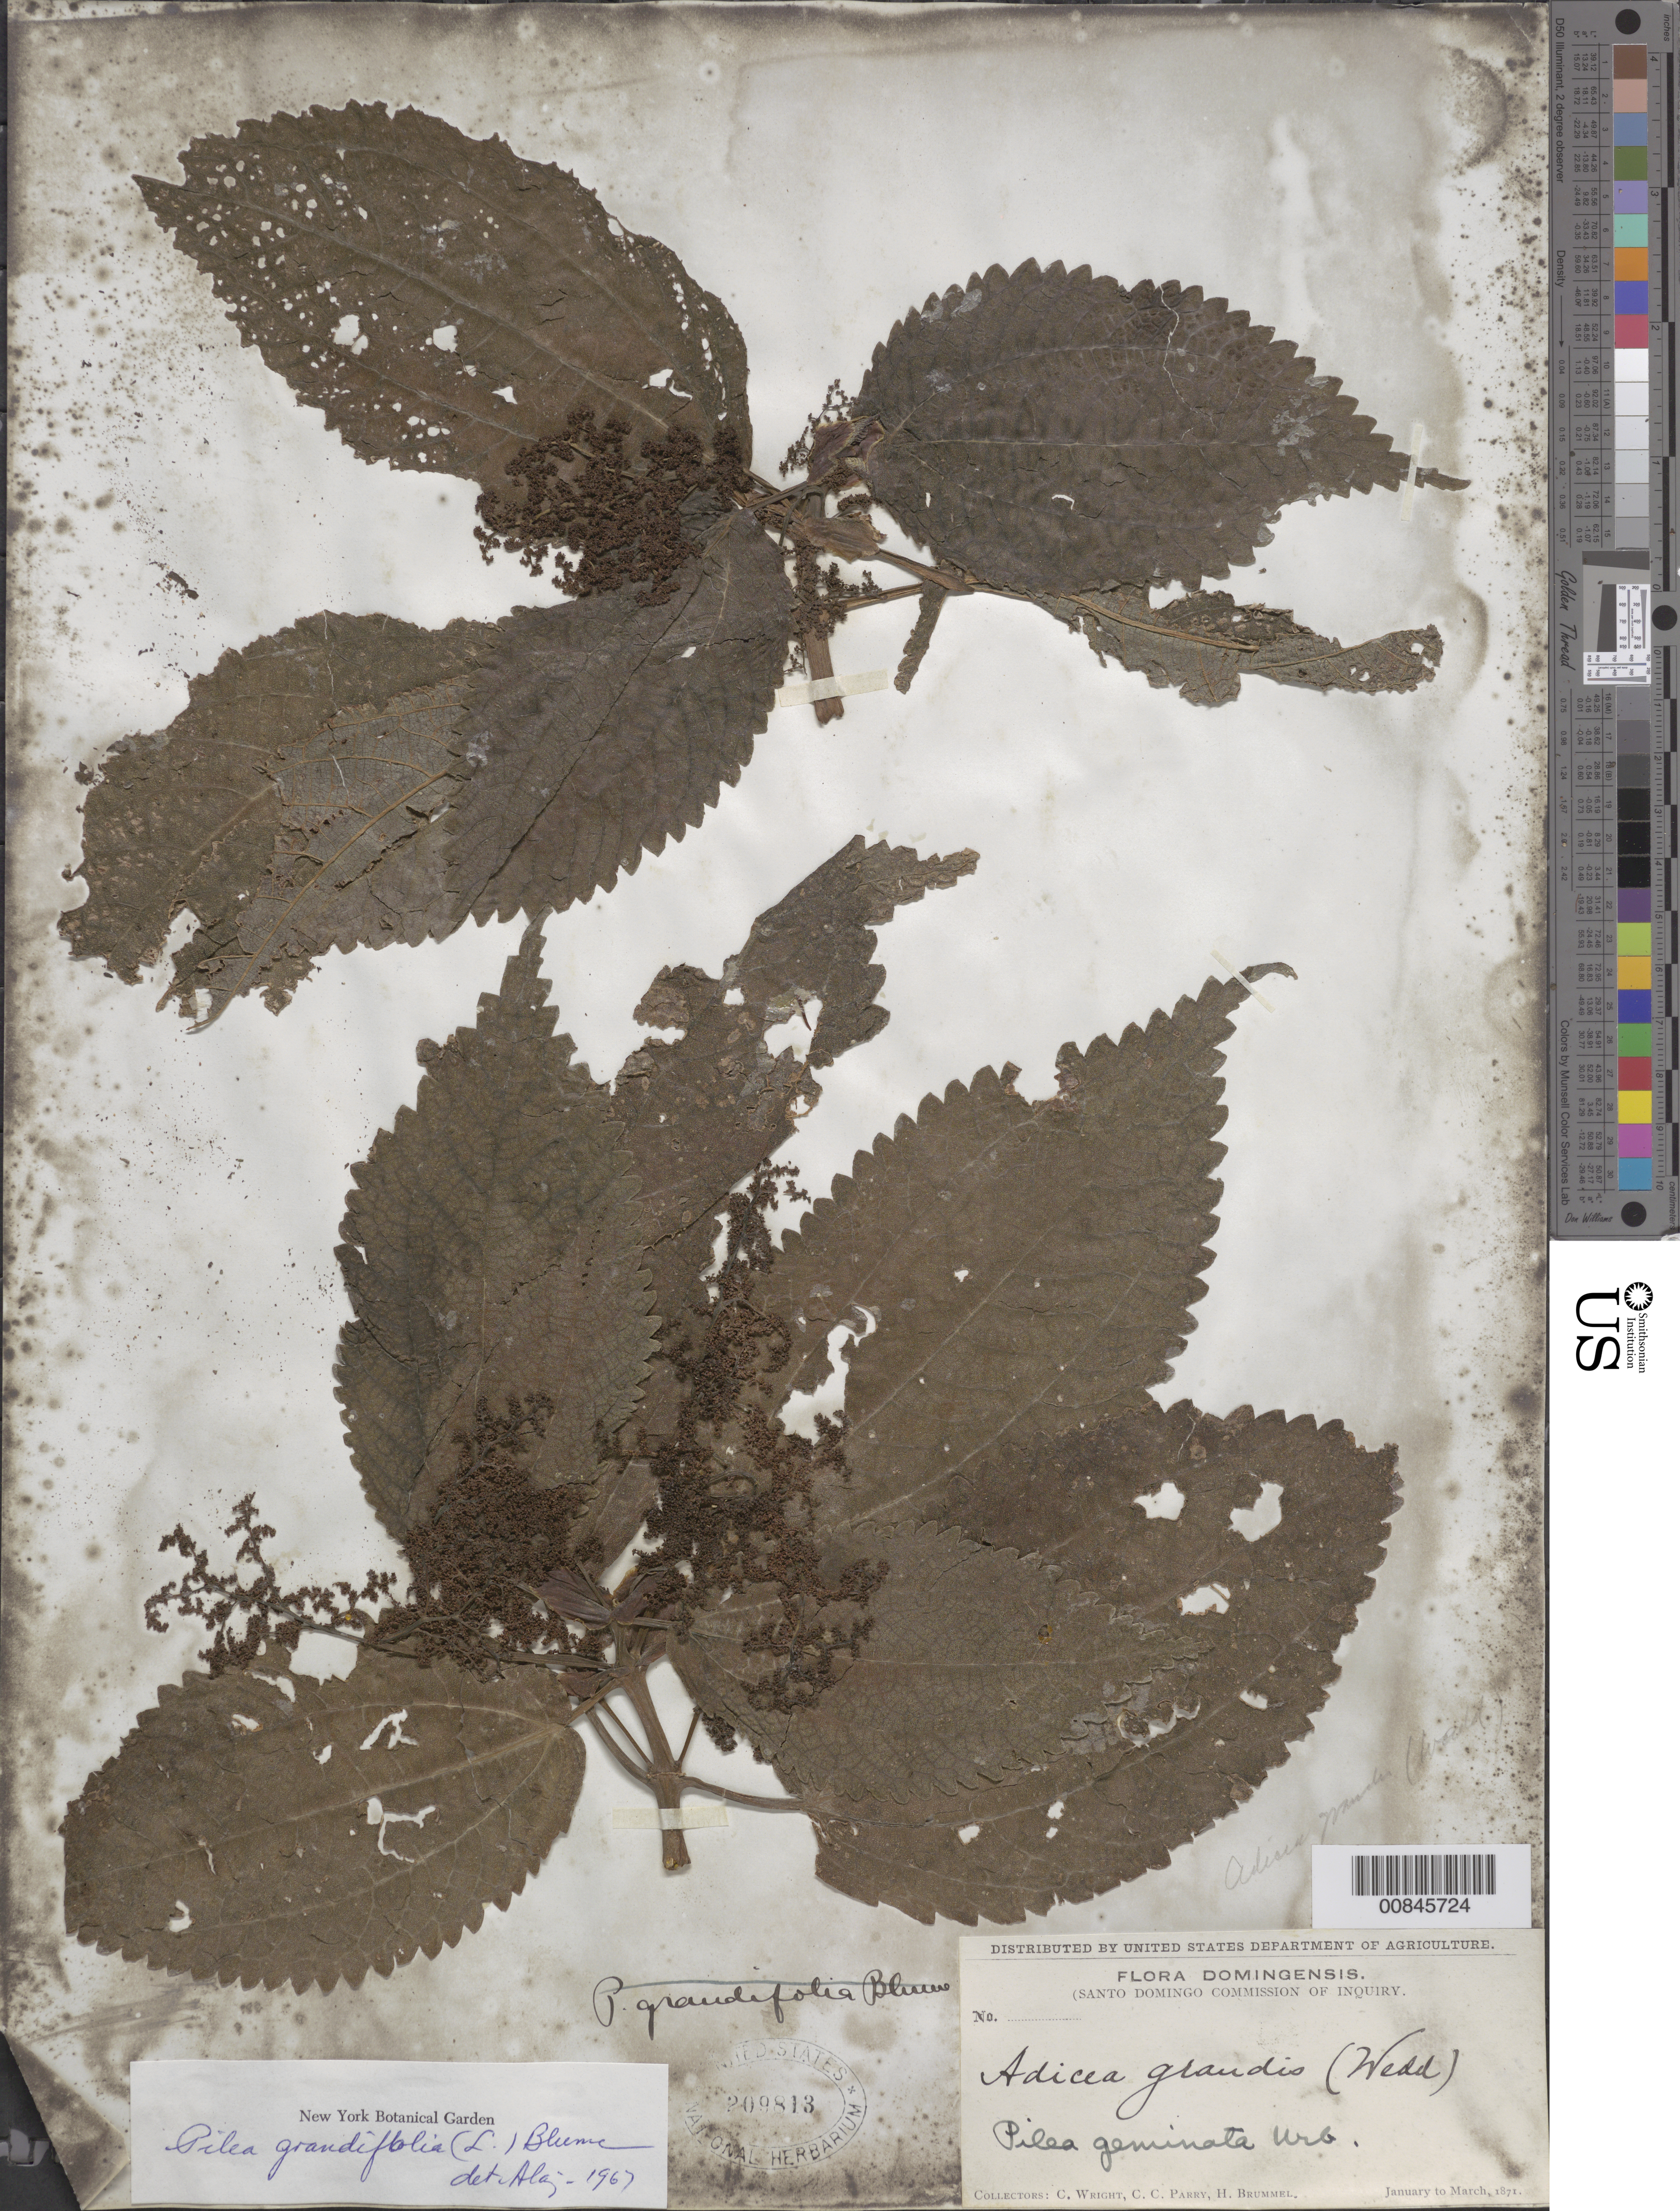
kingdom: Plantae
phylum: Tracheophyta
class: Magnoliopsida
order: Rosales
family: Urticaceae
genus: Pilea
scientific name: Pilea grandifolia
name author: (L.) Blume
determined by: Liogier, Alain H.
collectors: C. Wright, C. C. Parry & H. Brummel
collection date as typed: Jan 1871 to -- Mar 1871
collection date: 1871-01/1871-03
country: Dominican Republic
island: Hispaniola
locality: Dominican Republic.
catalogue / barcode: US 209813